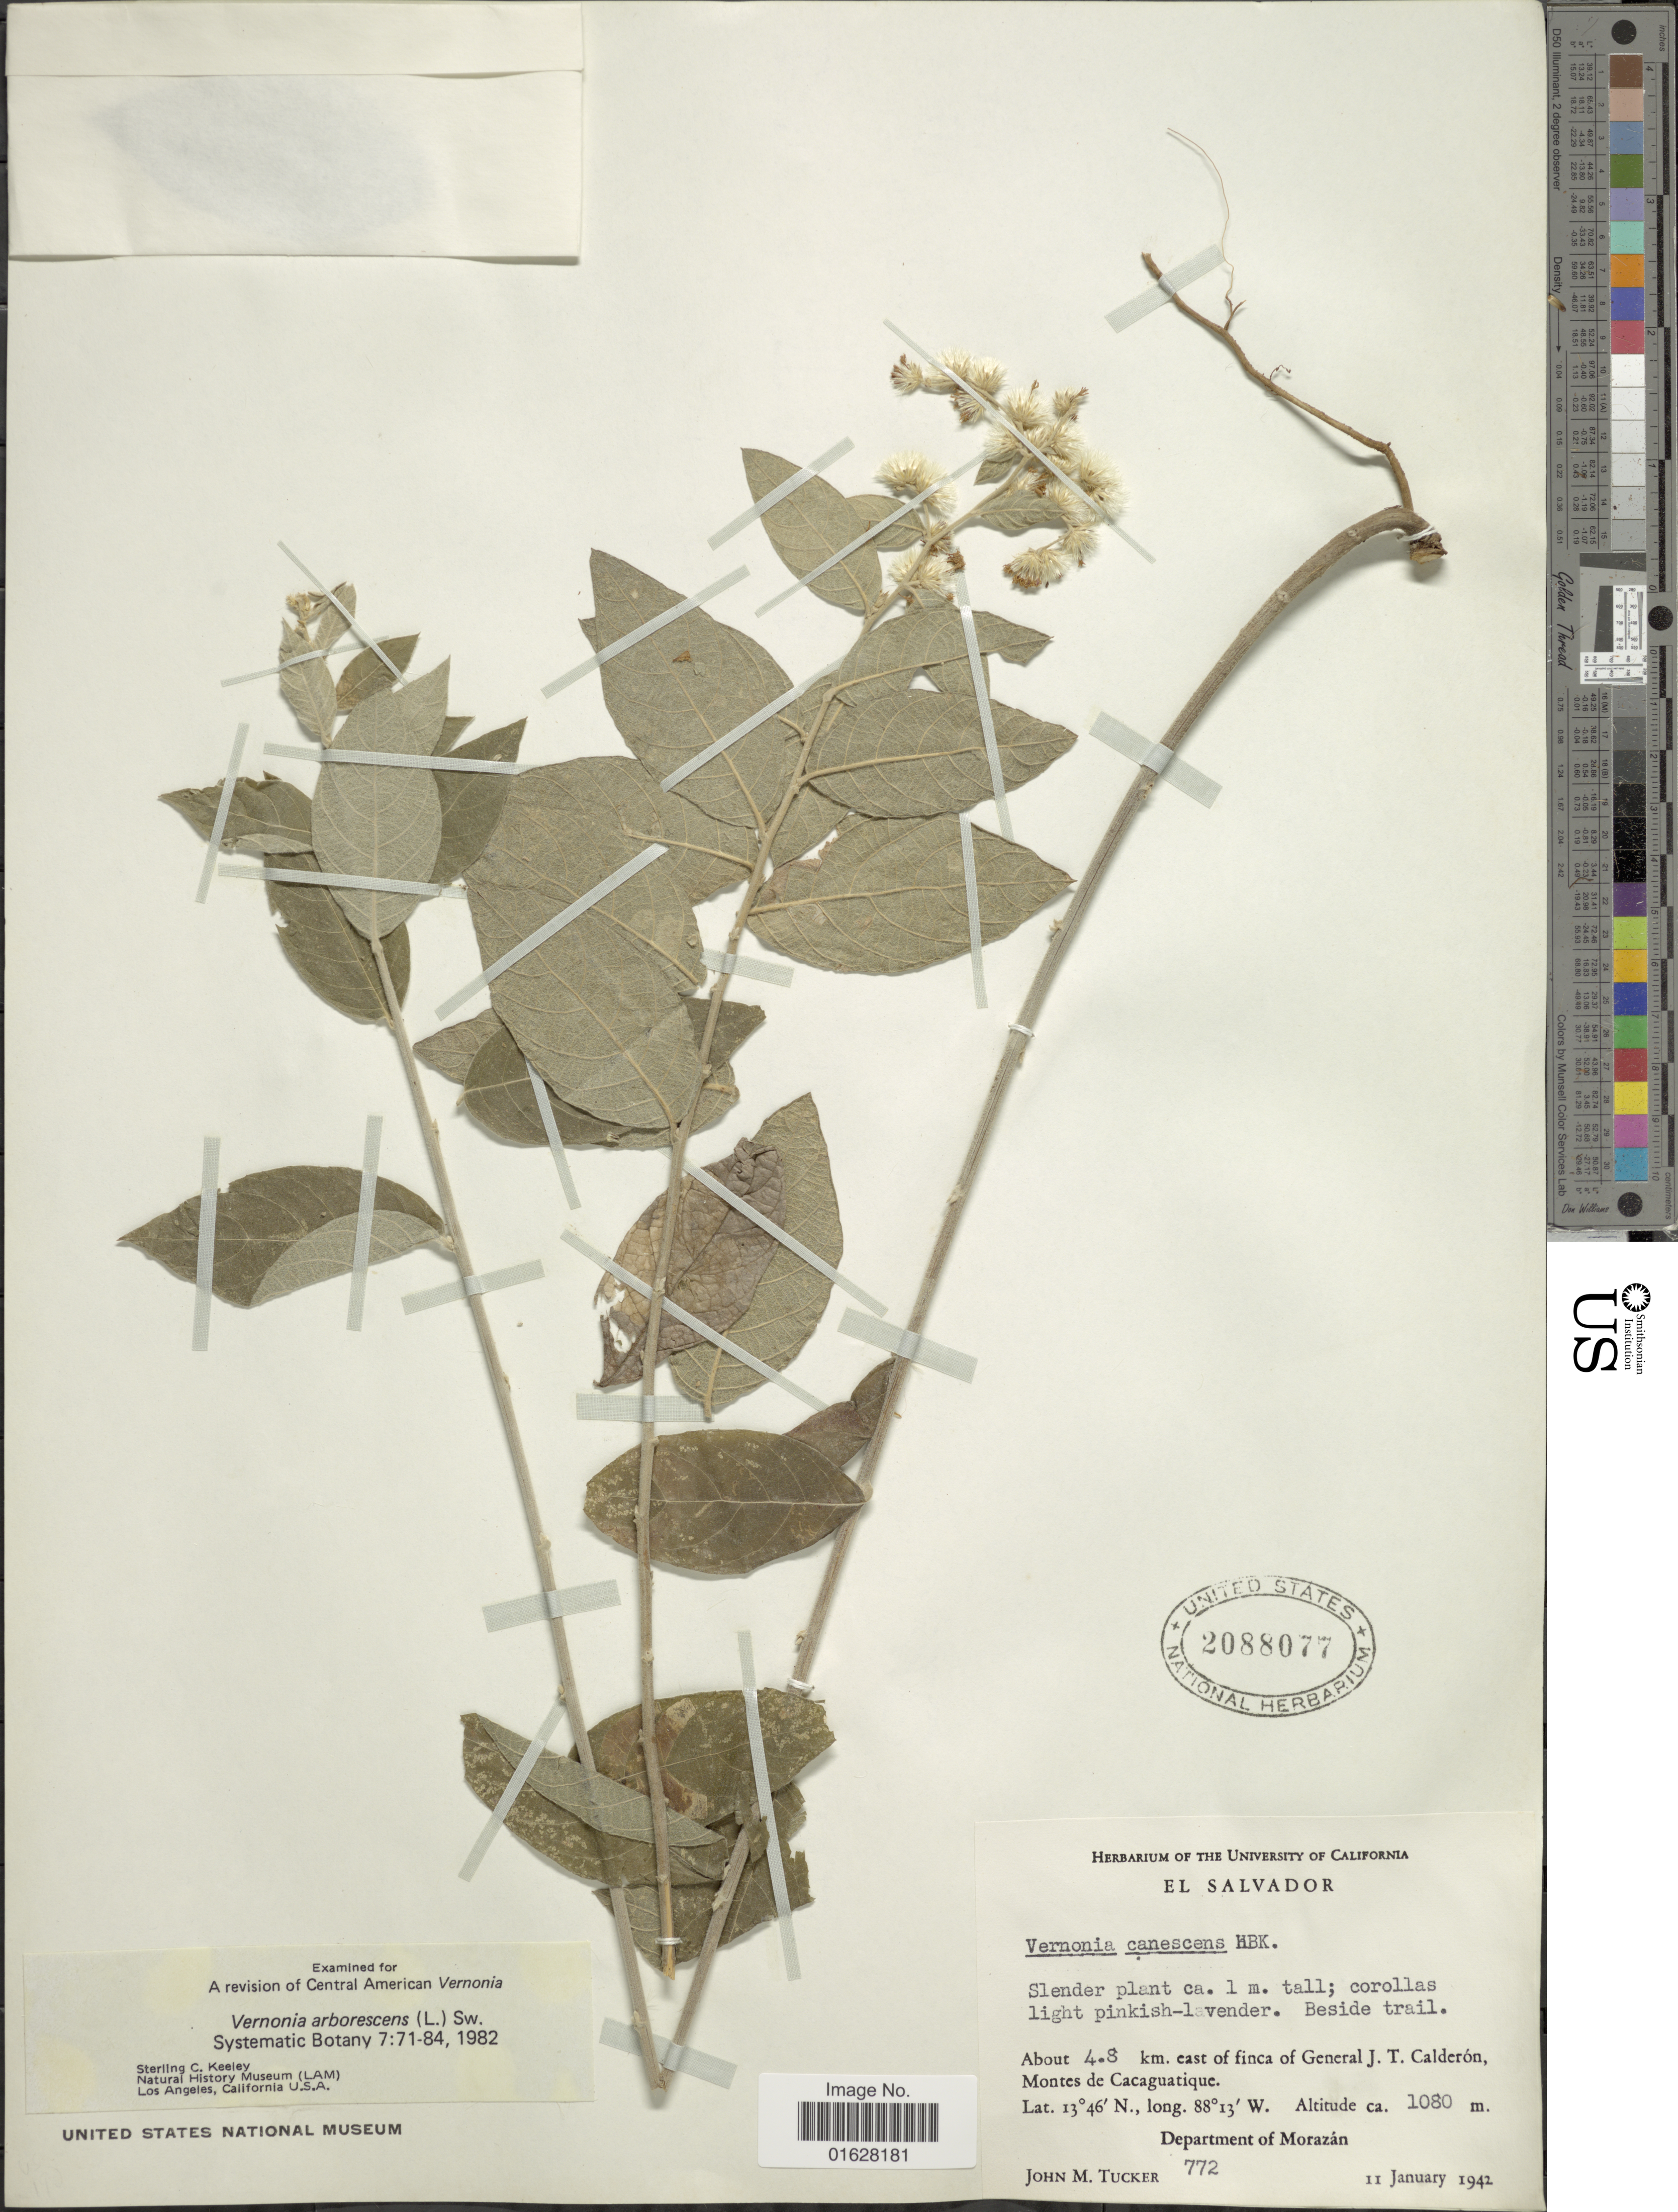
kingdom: Plantae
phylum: Tracheophyta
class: Magnoliopsida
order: Asterales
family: Asteraceae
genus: Lepidaploa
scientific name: Lepidaploa canescens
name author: (Kunth) H. Rob.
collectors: J. M. Tucker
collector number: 772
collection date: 1942-01-11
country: El Salvador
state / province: Morazan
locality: About 4.8 km east of finca of General J. T. Calderon, Montes de Cacaguatique, Department of Morazan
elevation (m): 1080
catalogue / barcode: US 2088077